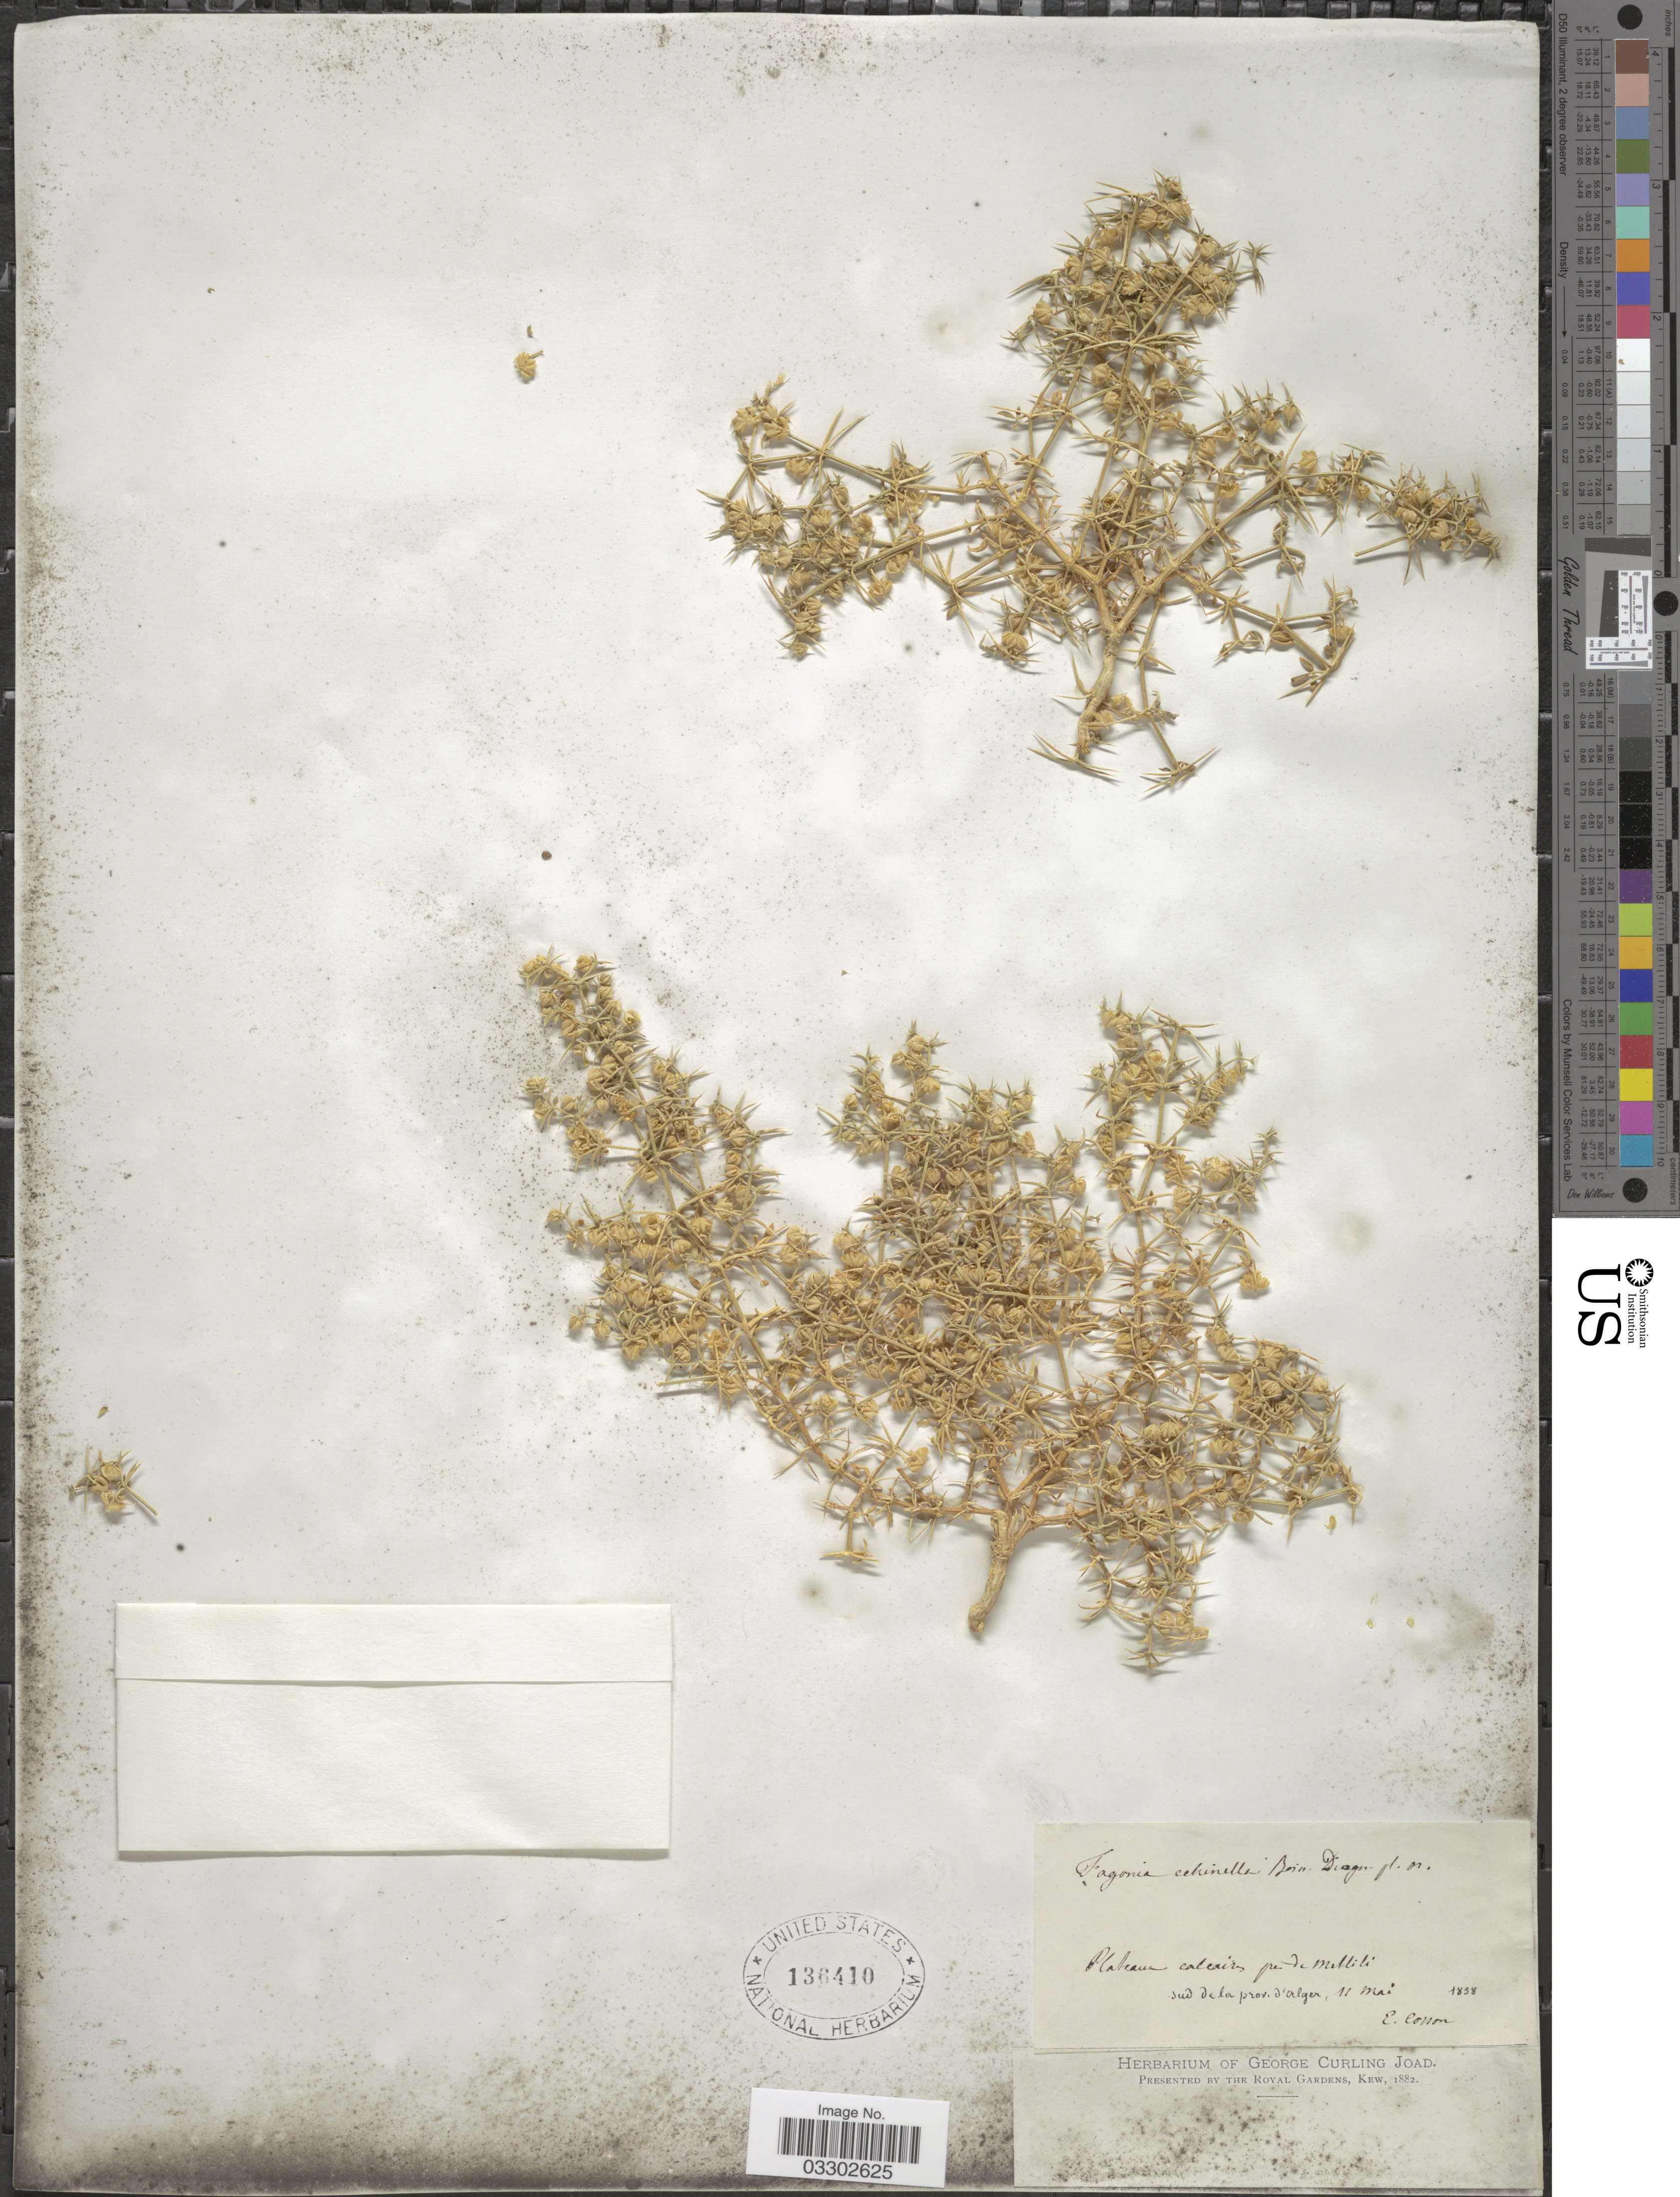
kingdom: Plantae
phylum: Tracheophyta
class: Magnoliopsida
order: Zygophyllales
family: Zygophyllaceae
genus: Fagonia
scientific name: Fagonia echinella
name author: Boiss.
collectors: E. Cosson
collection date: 1858-05-11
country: Algeria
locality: Plateau calcaires prés de Metlili sud de la prov. d'alger.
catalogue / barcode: US 136410